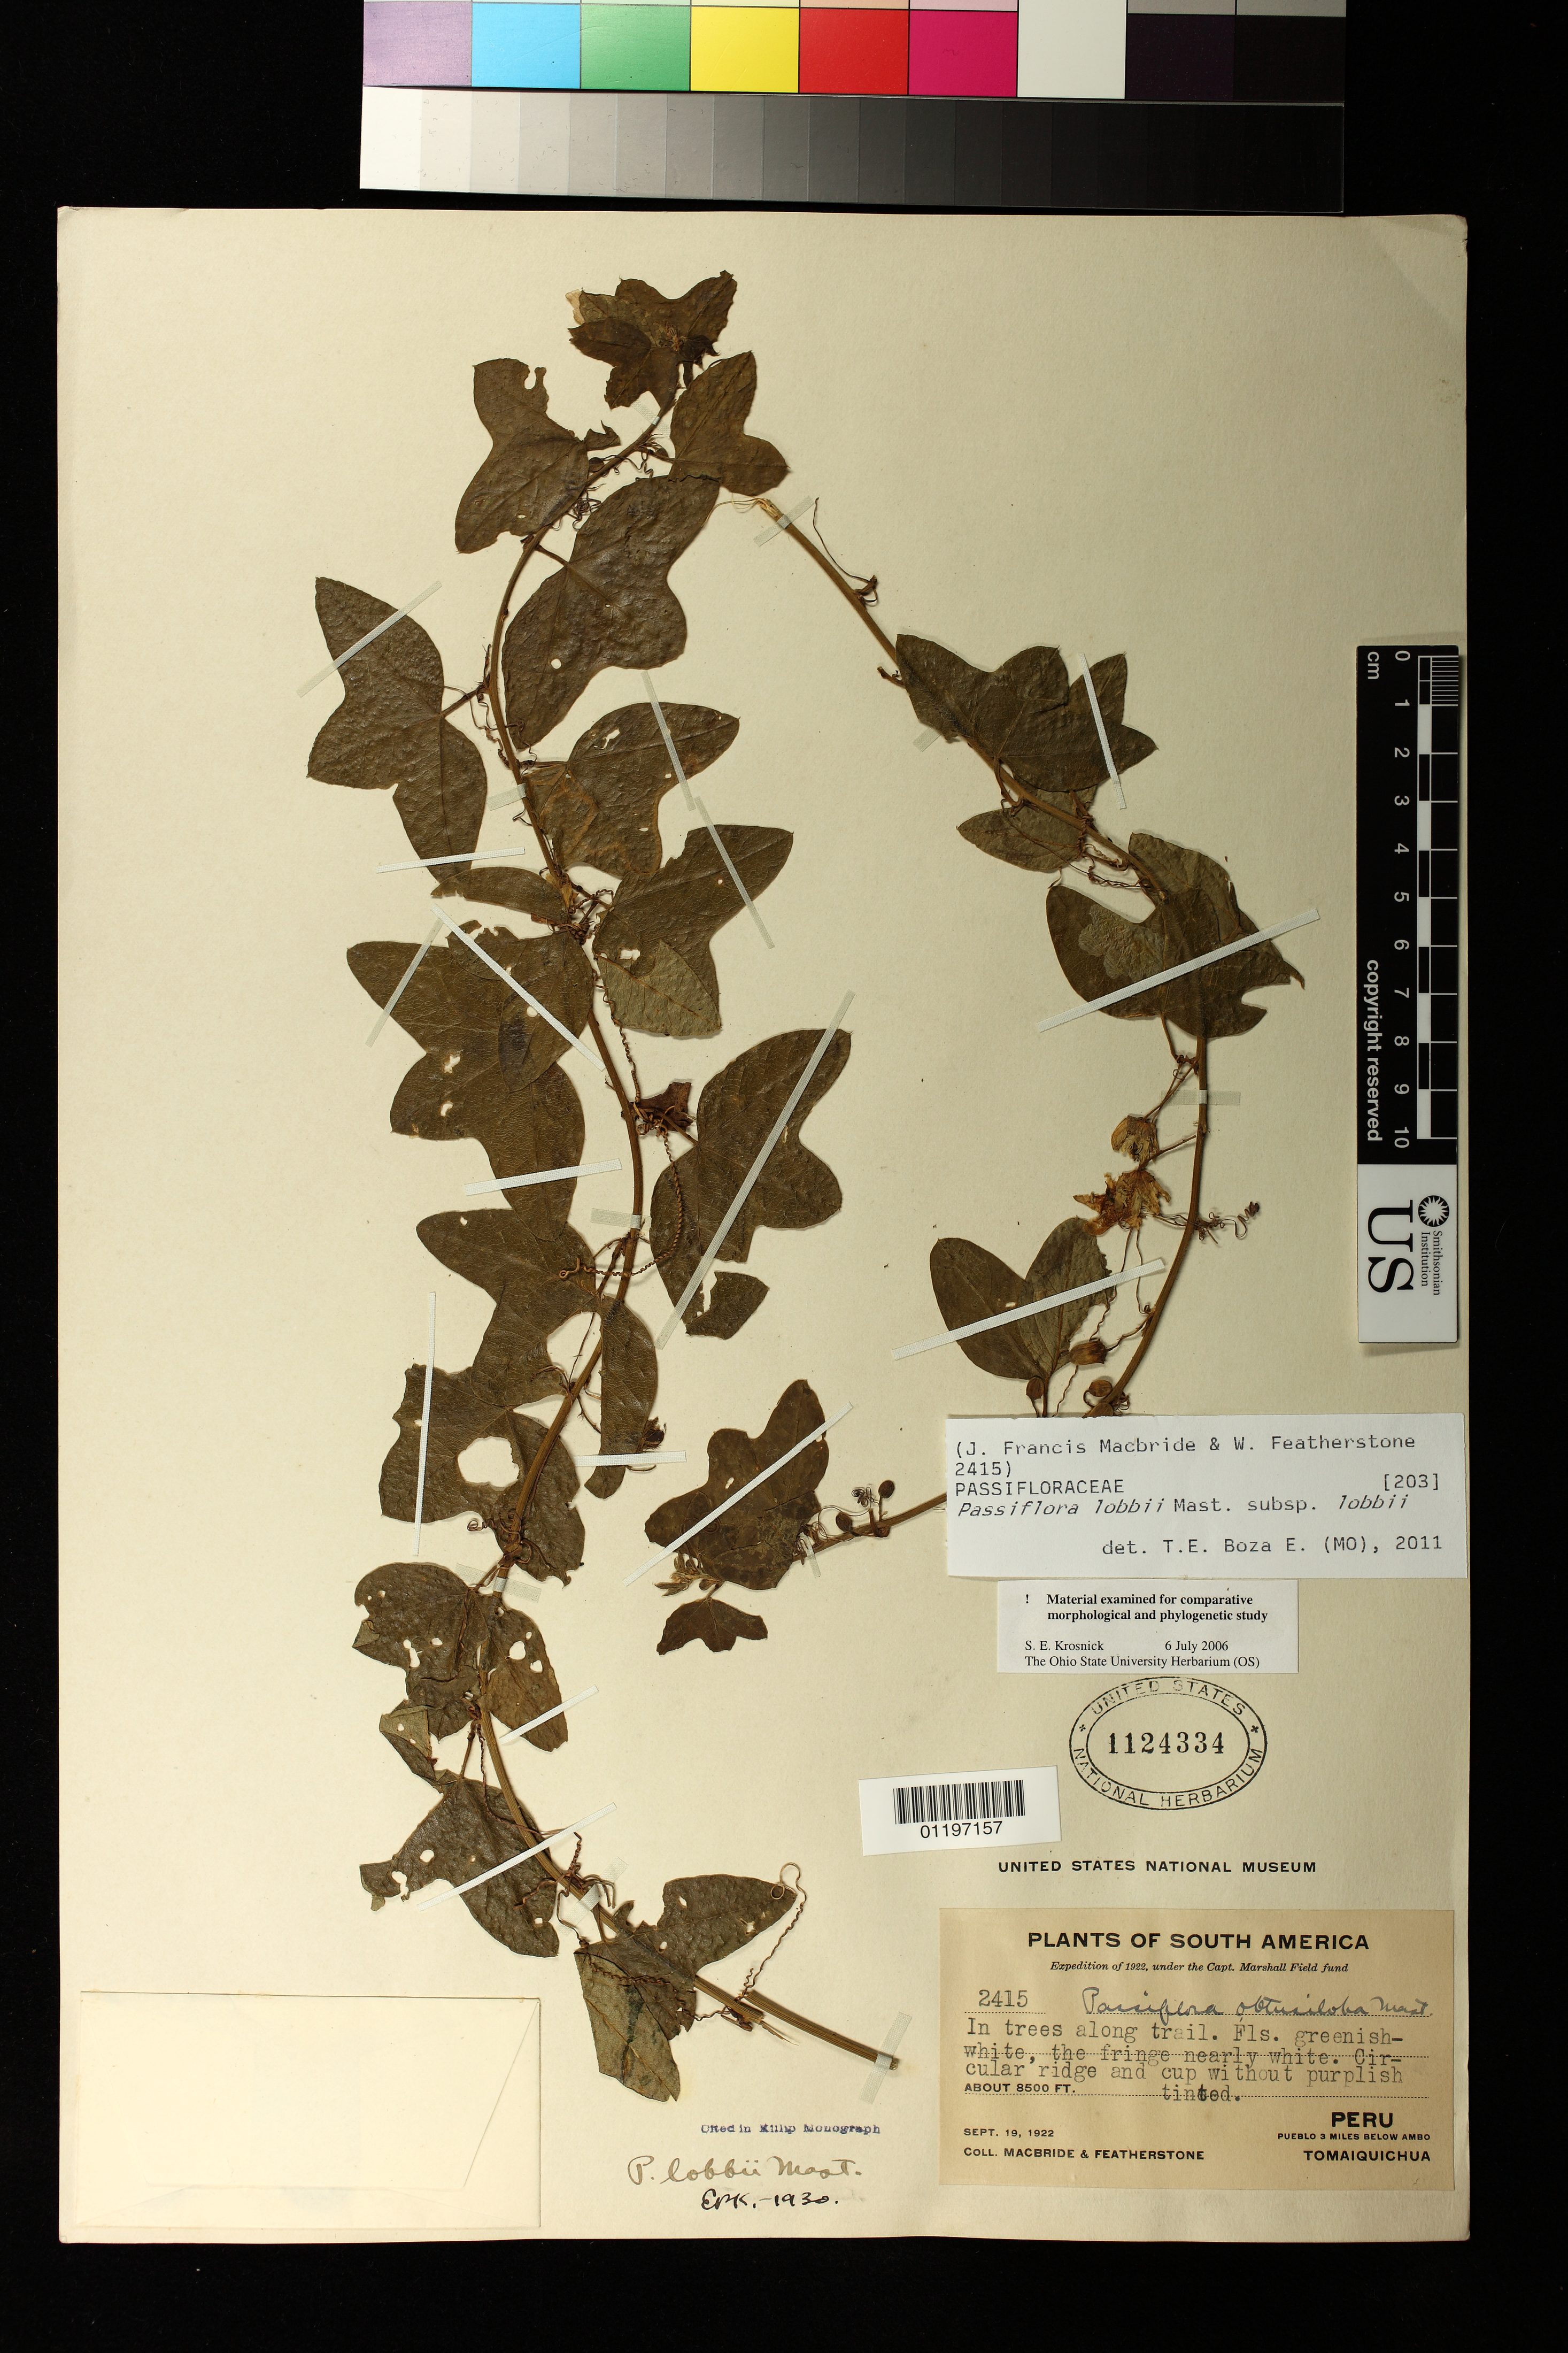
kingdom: Plantae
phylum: Tracheophyta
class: Magnoliopsida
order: Malpighiales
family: Passifloraceae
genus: Passiflora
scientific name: Passiflora lobbii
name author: Mast.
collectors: J. F. Macbride & W. Featherstone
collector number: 2415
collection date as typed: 19 Sep 1922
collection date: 1922-09-19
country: Peru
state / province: Huánuco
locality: Pueblo 3 miles below Ambo, Tomaiquichua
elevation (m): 2591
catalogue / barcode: US 1124334